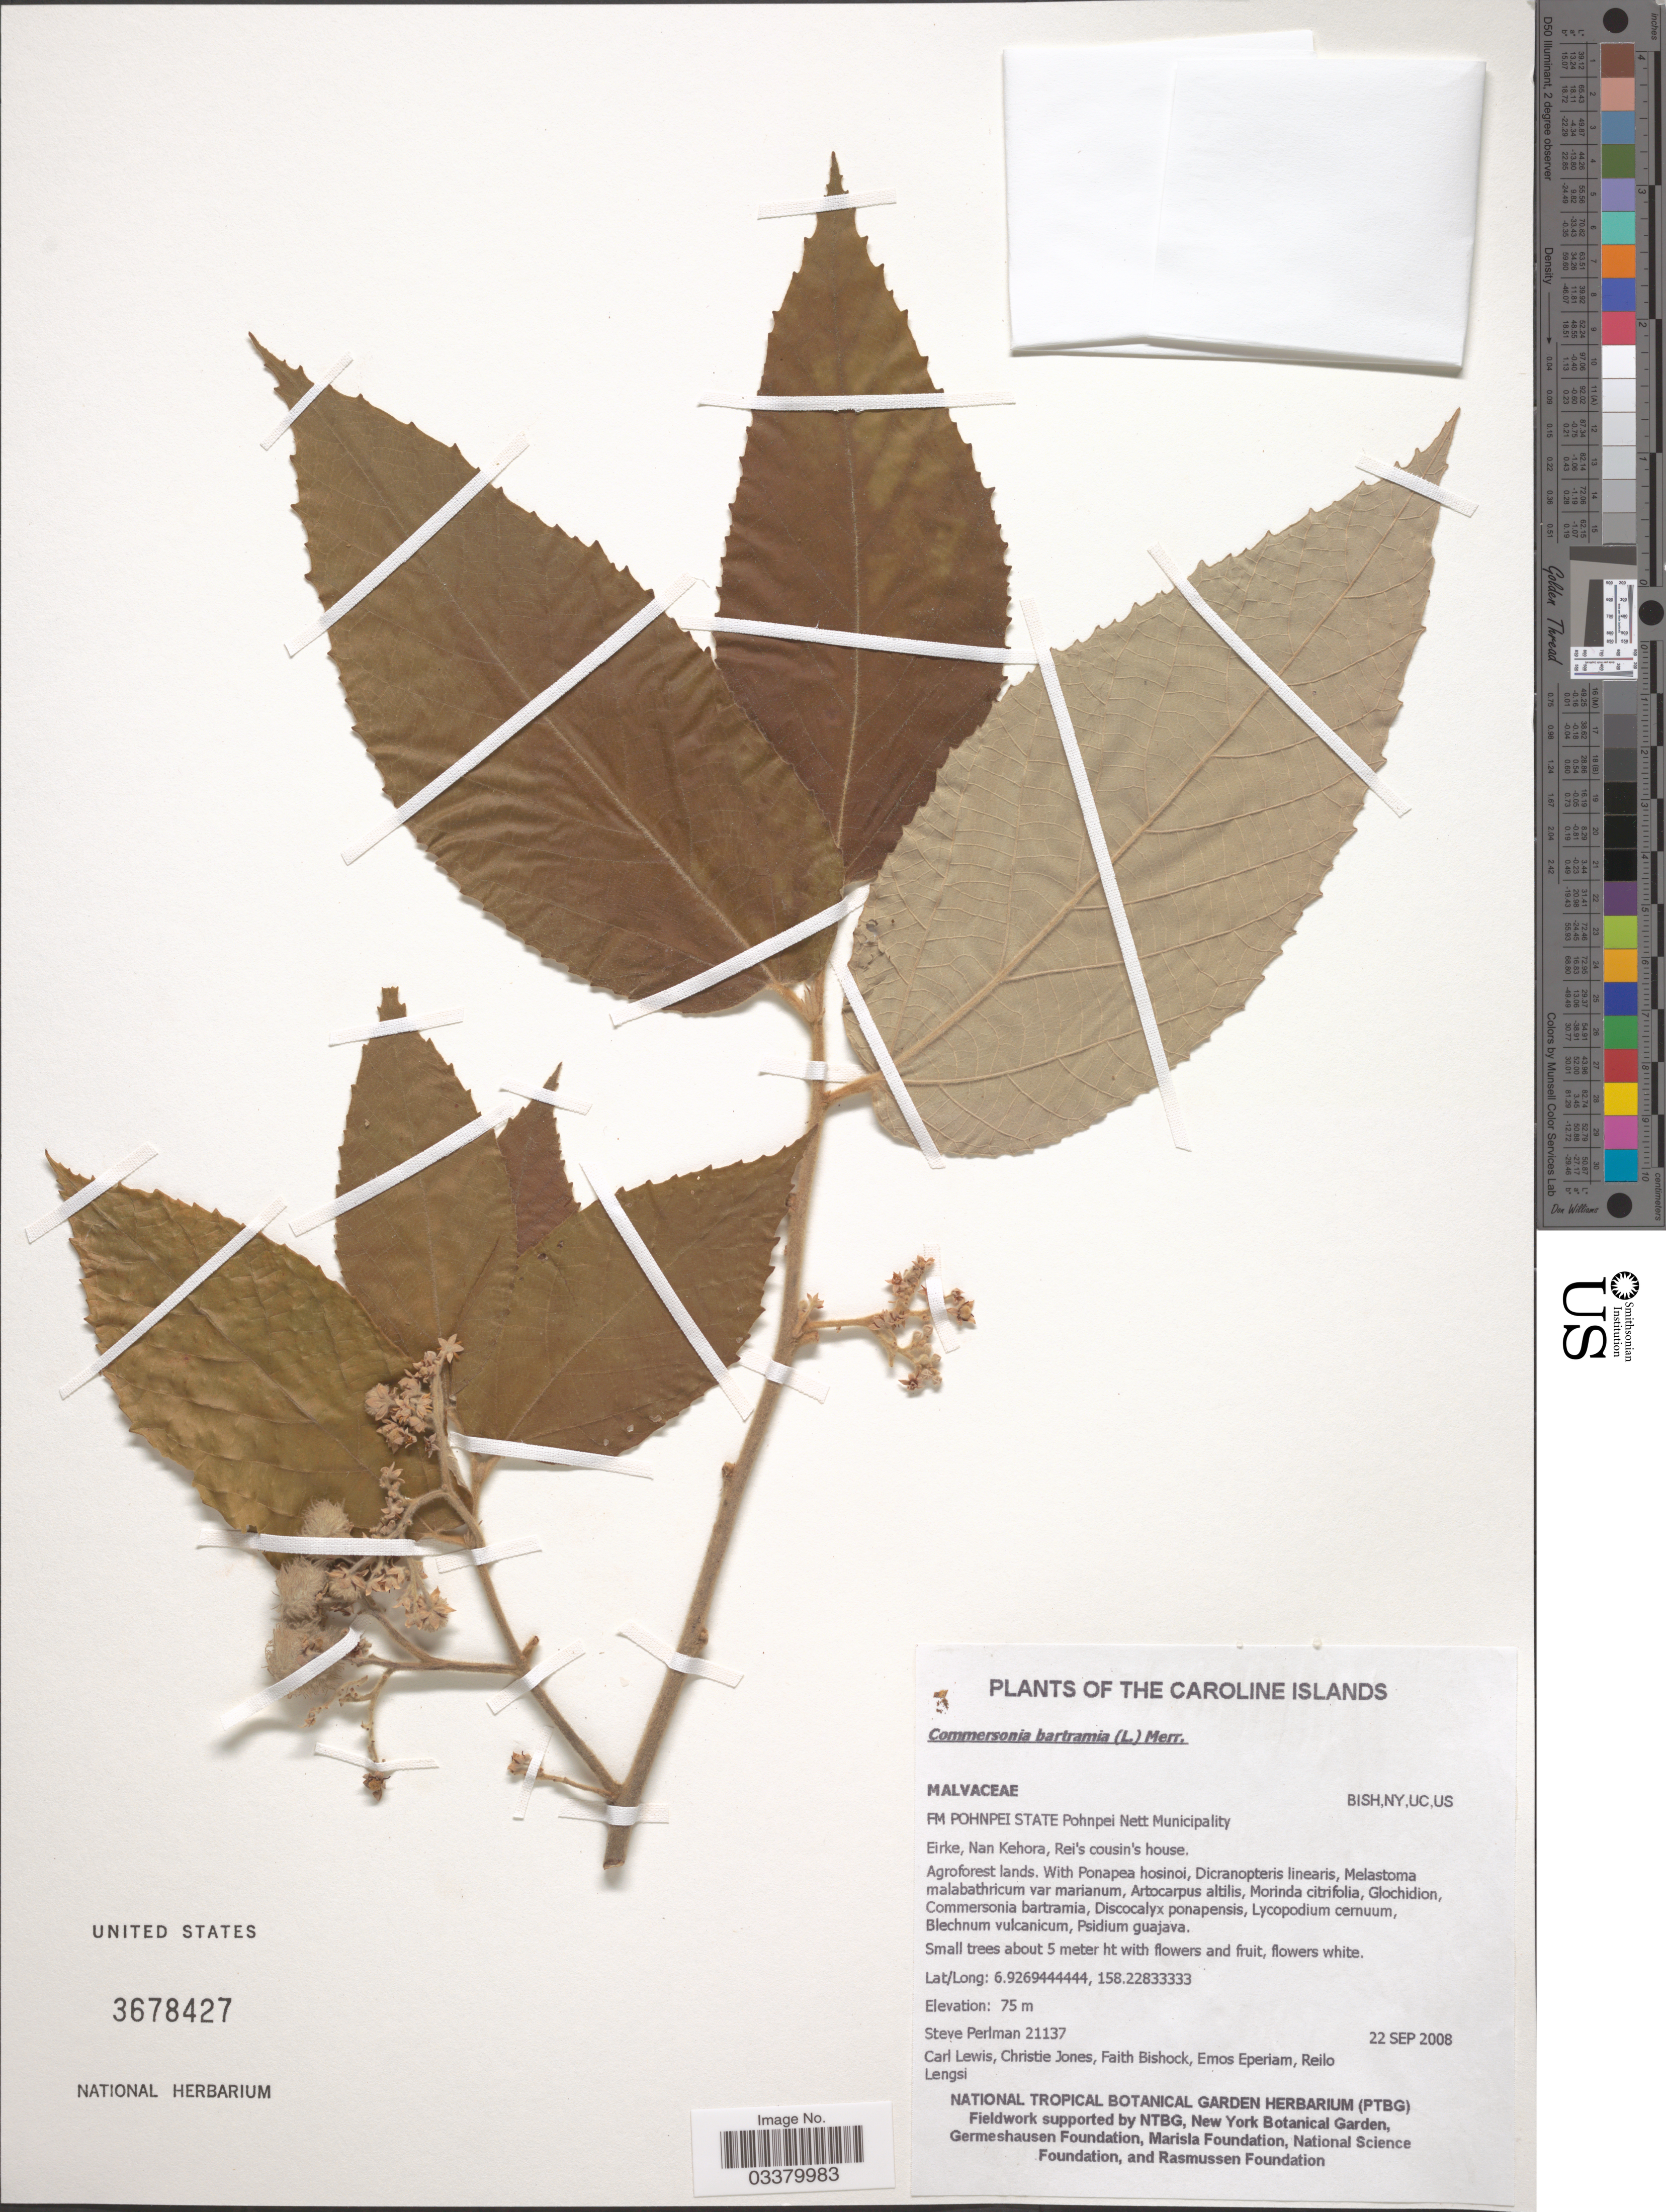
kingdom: Plantae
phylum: Tracheophyta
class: Magnoliopsida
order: Malvales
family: Malvaceae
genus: Commersonia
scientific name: Commersonia bartramia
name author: (L.) Merr.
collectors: S. Perlman, C. Lewis, Carleen Jones, F. Bishock & et al.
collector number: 21137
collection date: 2008-09-22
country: Micronesia, Federated States of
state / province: Pohnpei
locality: The Caroline Islands, FM Pohnpei State Pohnpei Nett Municipality. Eirke, Nan Kehora, Rei's cousin's house.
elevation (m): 75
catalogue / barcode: US 3678427